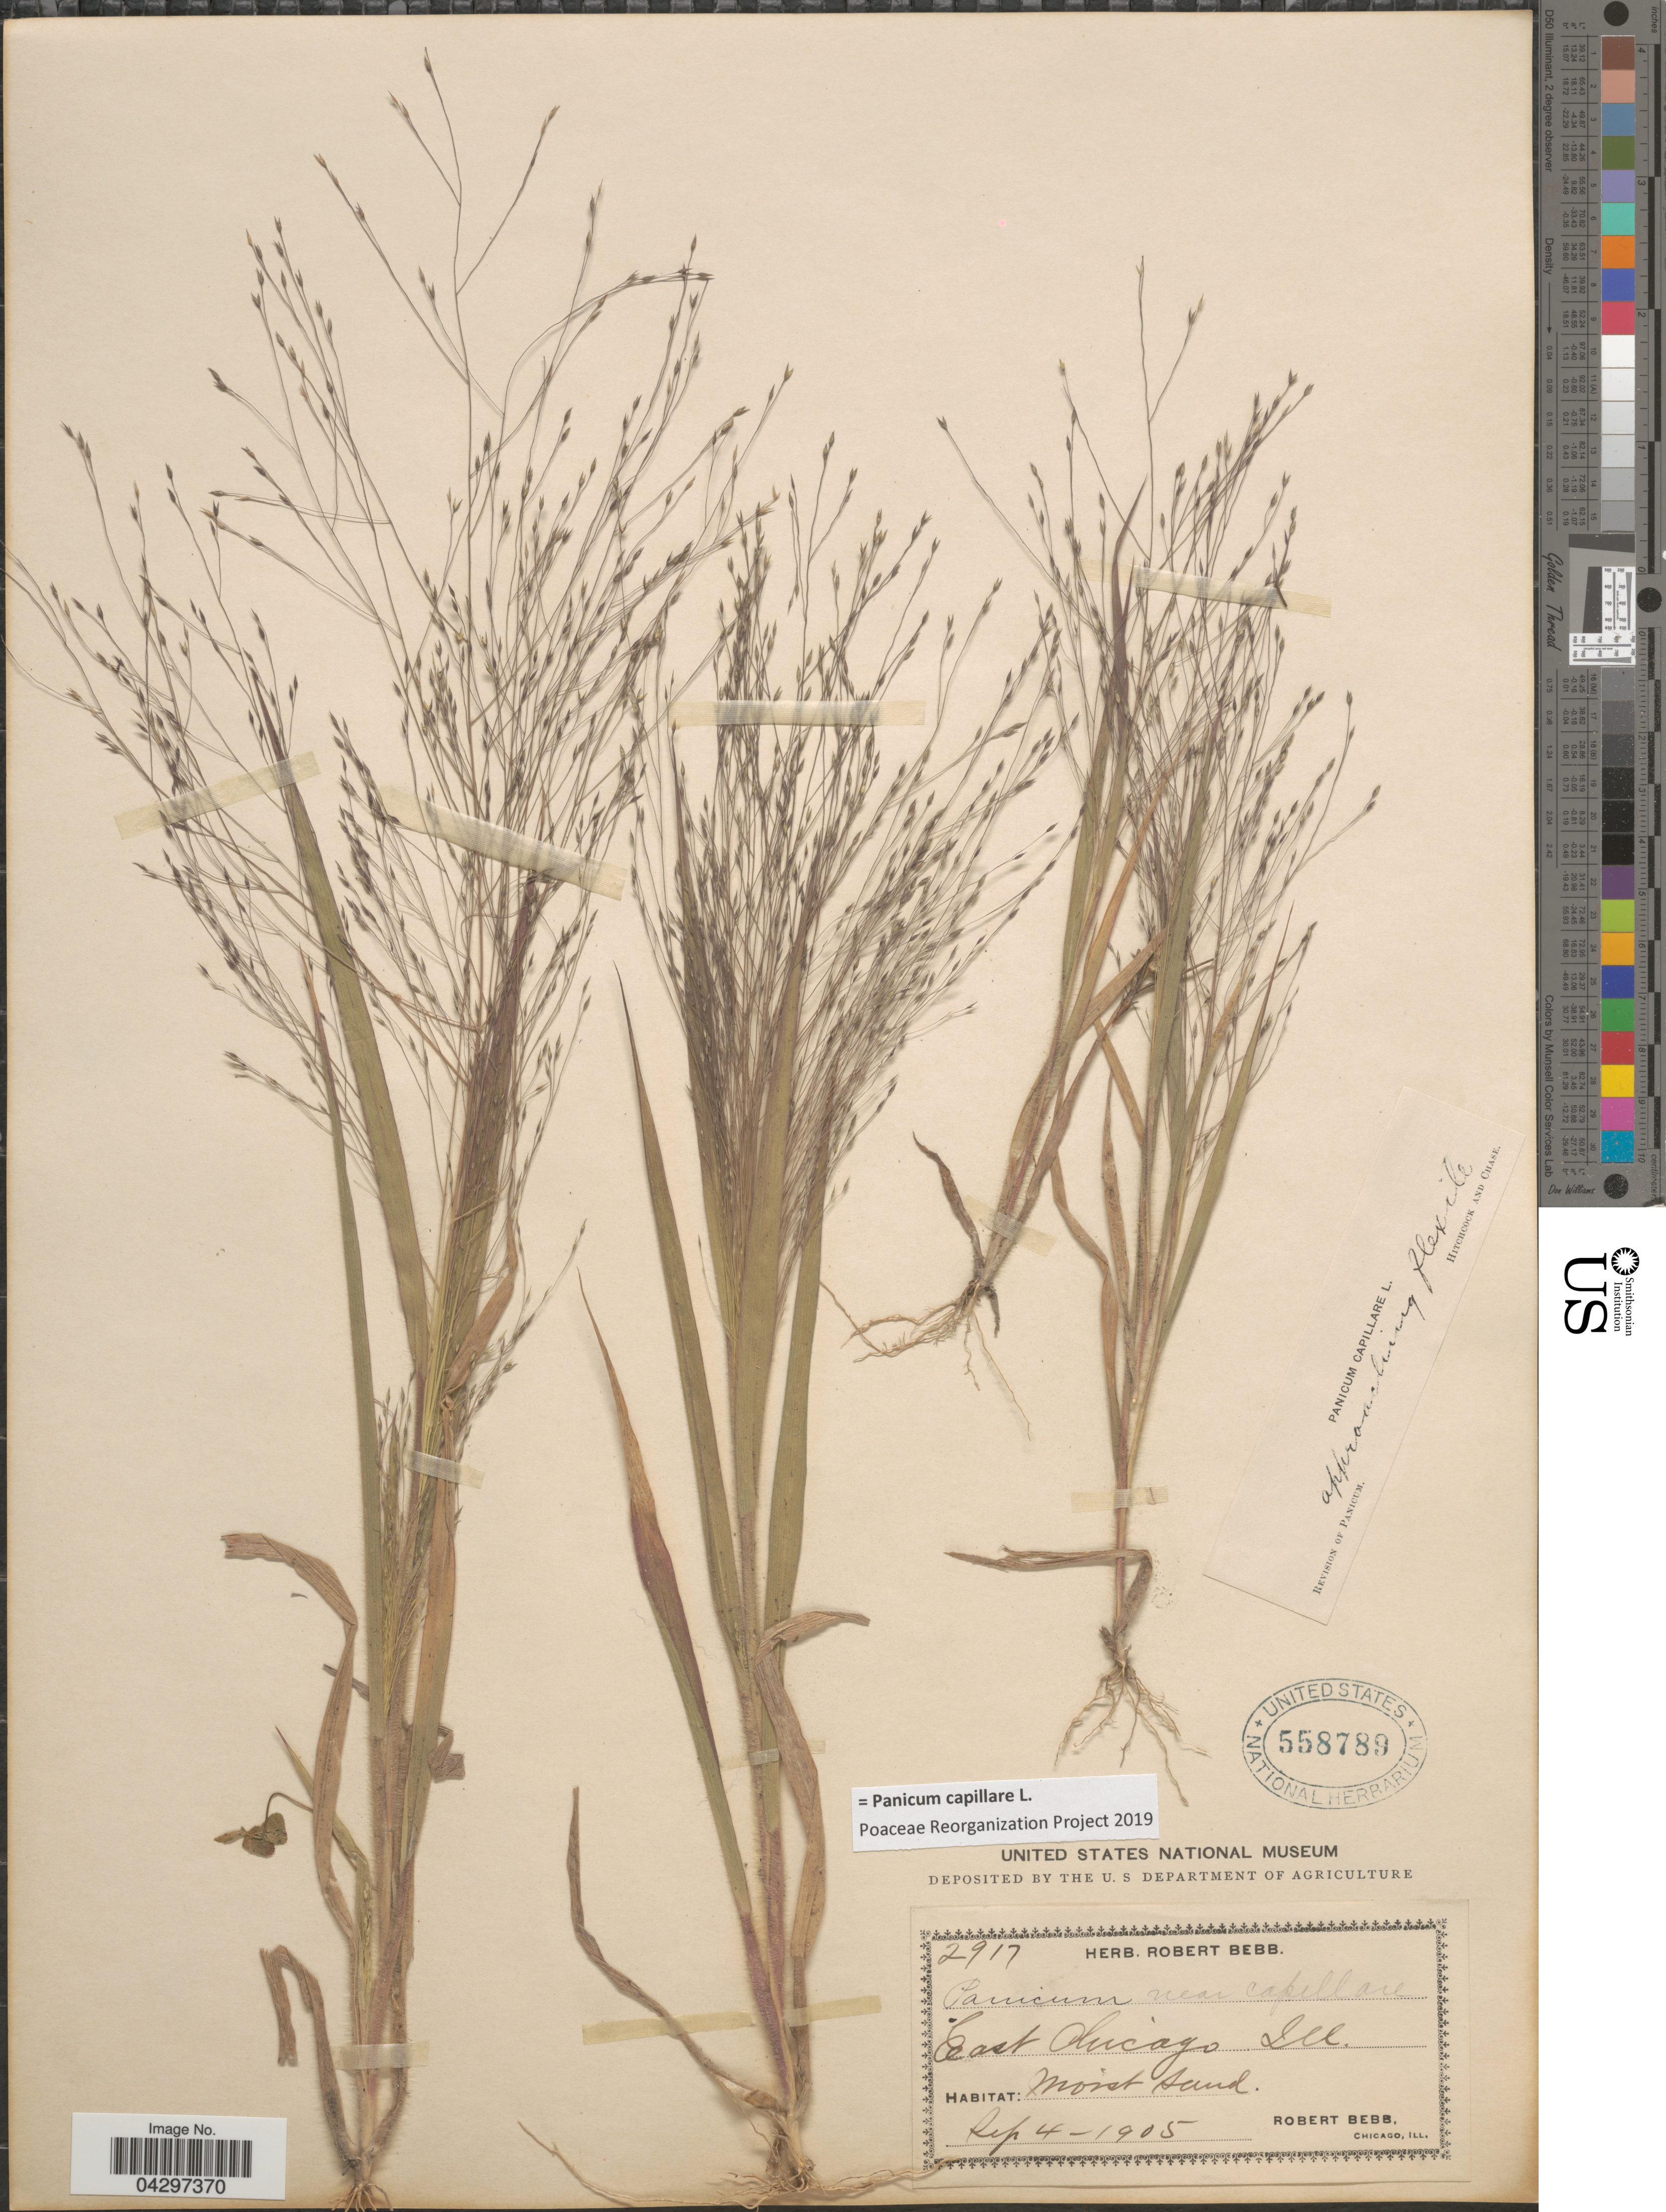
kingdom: Plantae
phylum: Tracheophyta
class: Liliopsida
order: Poales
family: Poaceae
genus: Panicum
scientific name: Panicum capillare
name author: L.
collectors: R. Bebb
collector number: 2917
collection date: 1905-09-04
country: United States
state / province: Illinois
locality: East Chicago.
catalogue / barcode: US 558789